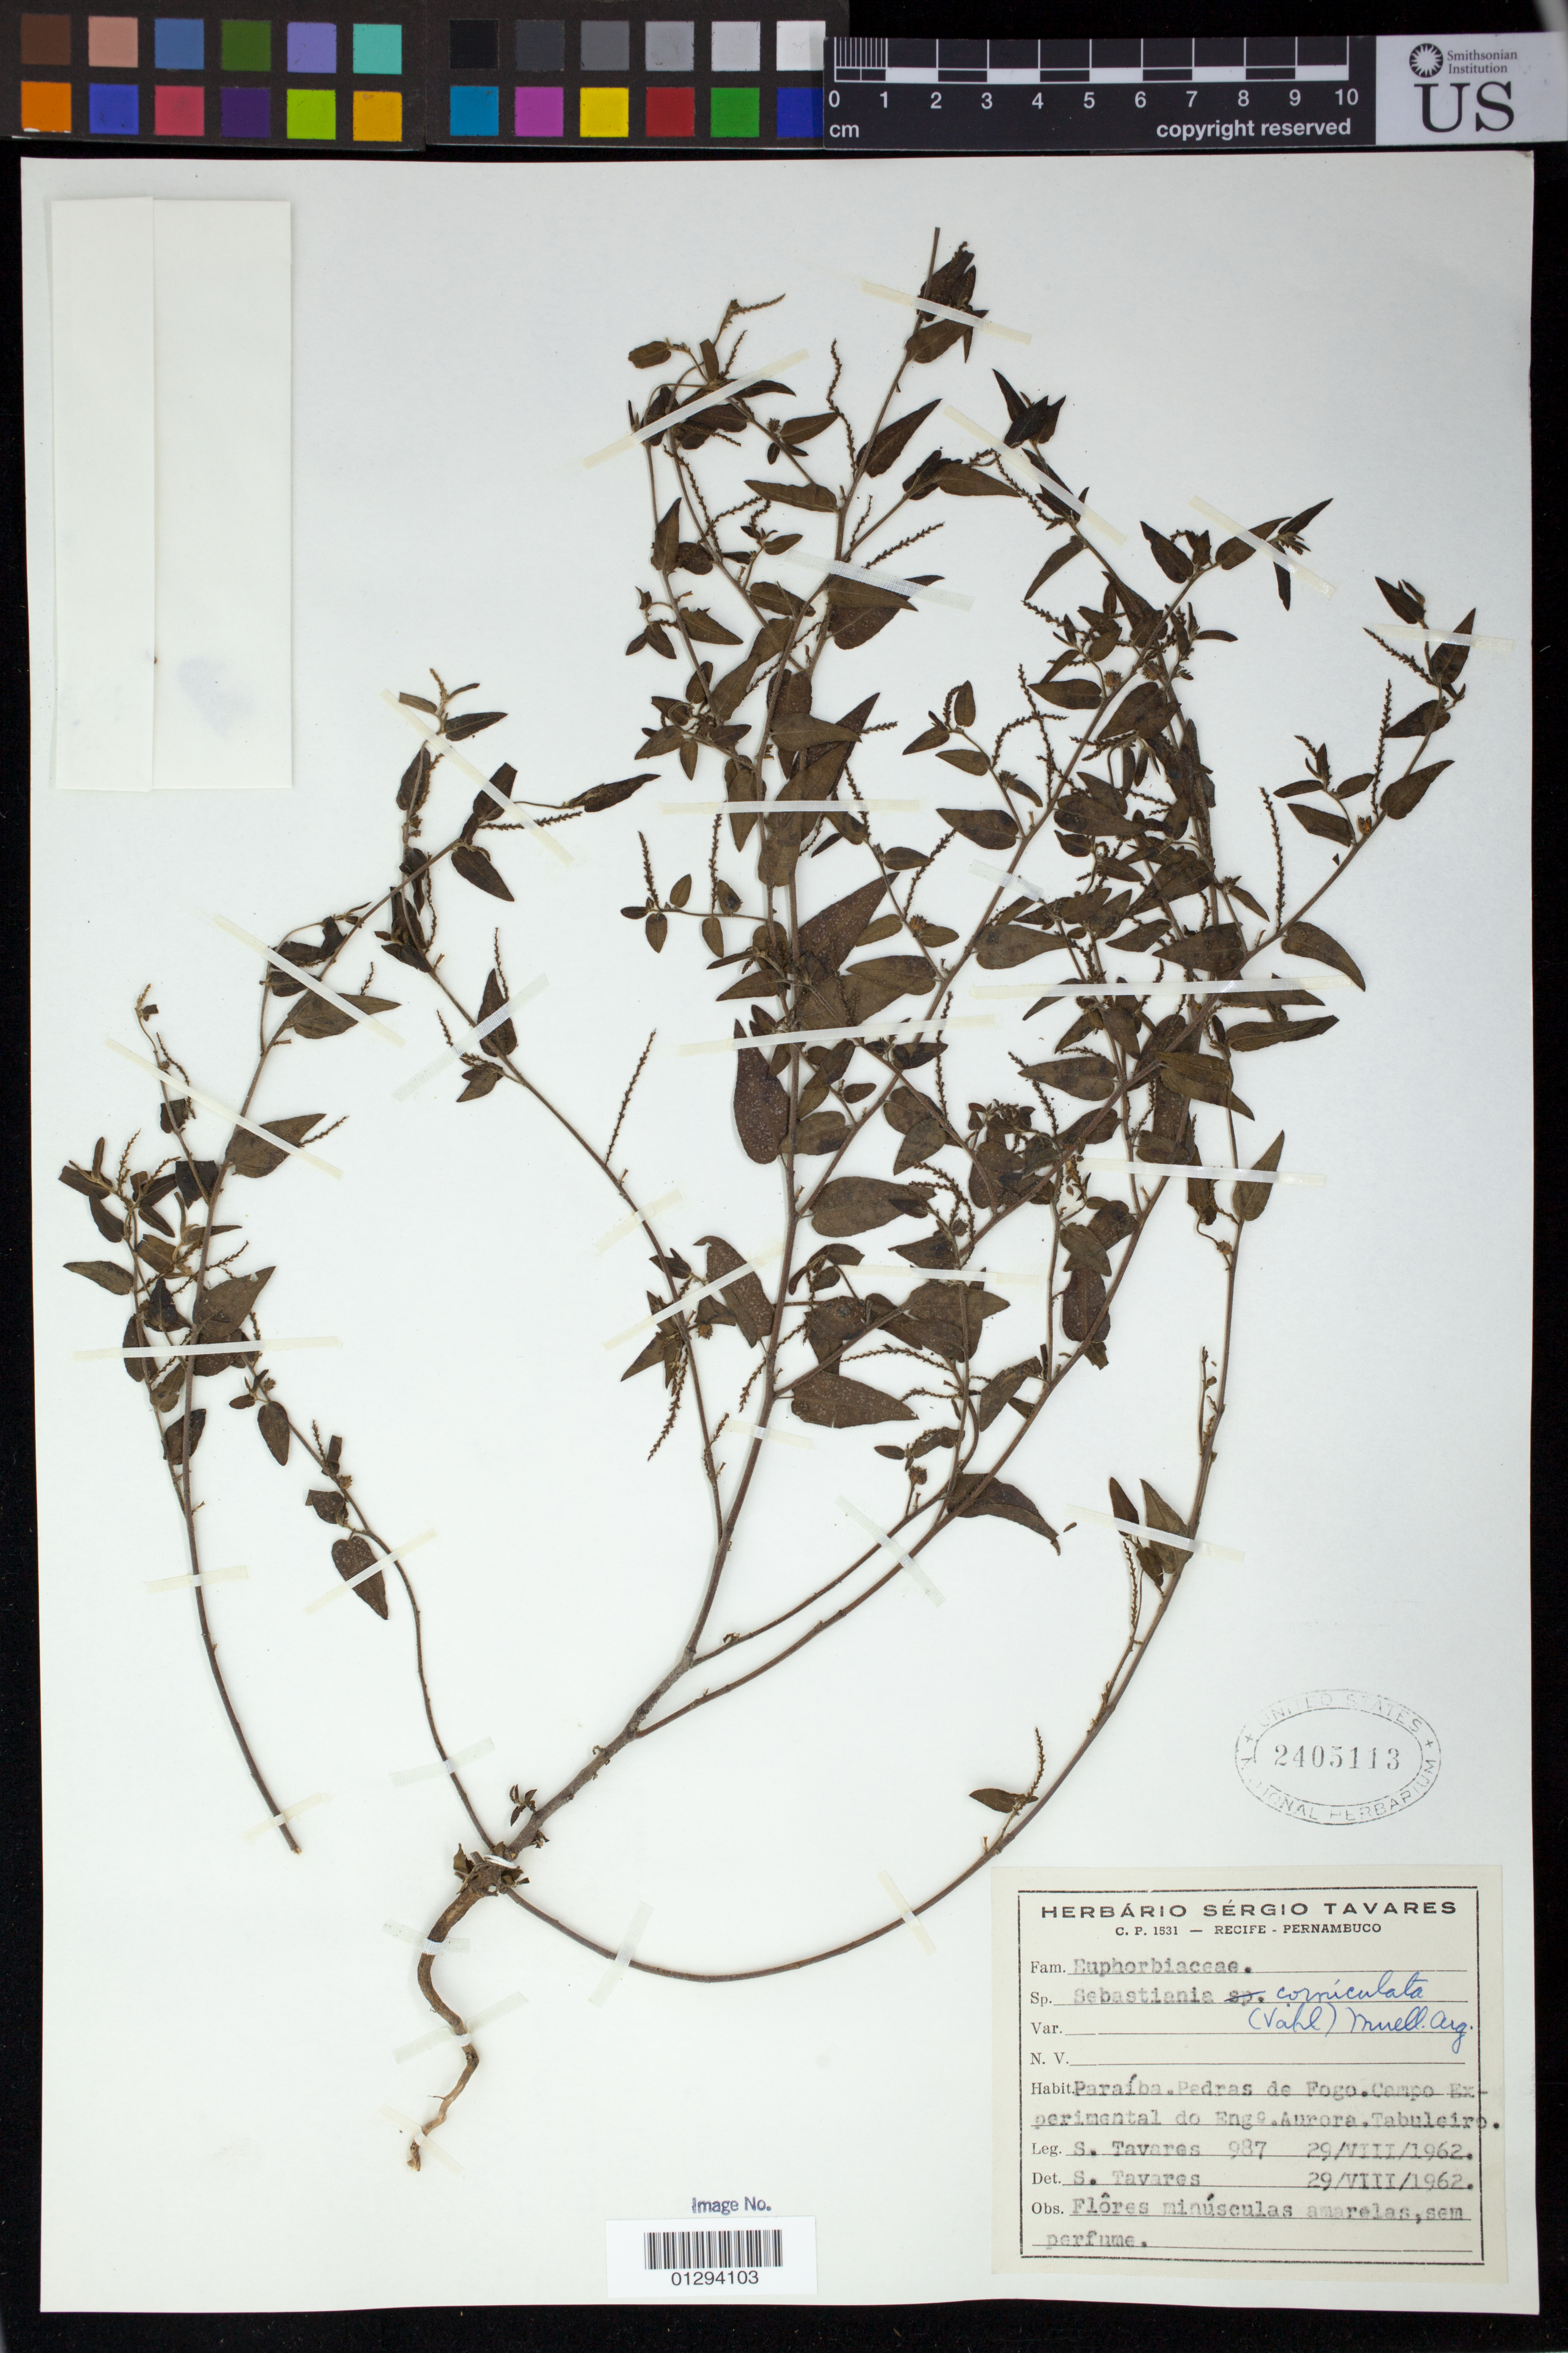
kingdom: Plantae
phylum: Tracheophyta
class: Magnoliopsida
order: Malpighiales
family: Euphorbiaceae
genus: Sebastiania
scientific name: Sebastiania corniculata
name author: (Vahl) Müll. Arg.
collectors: S. Tavares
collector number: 987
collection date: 1962-08-29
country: Brazil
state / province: Paraiba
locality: Pedras de Fogo. Campo Experimental do Eng c. Aurora, Tabuleíro.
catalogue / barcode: US 2405113